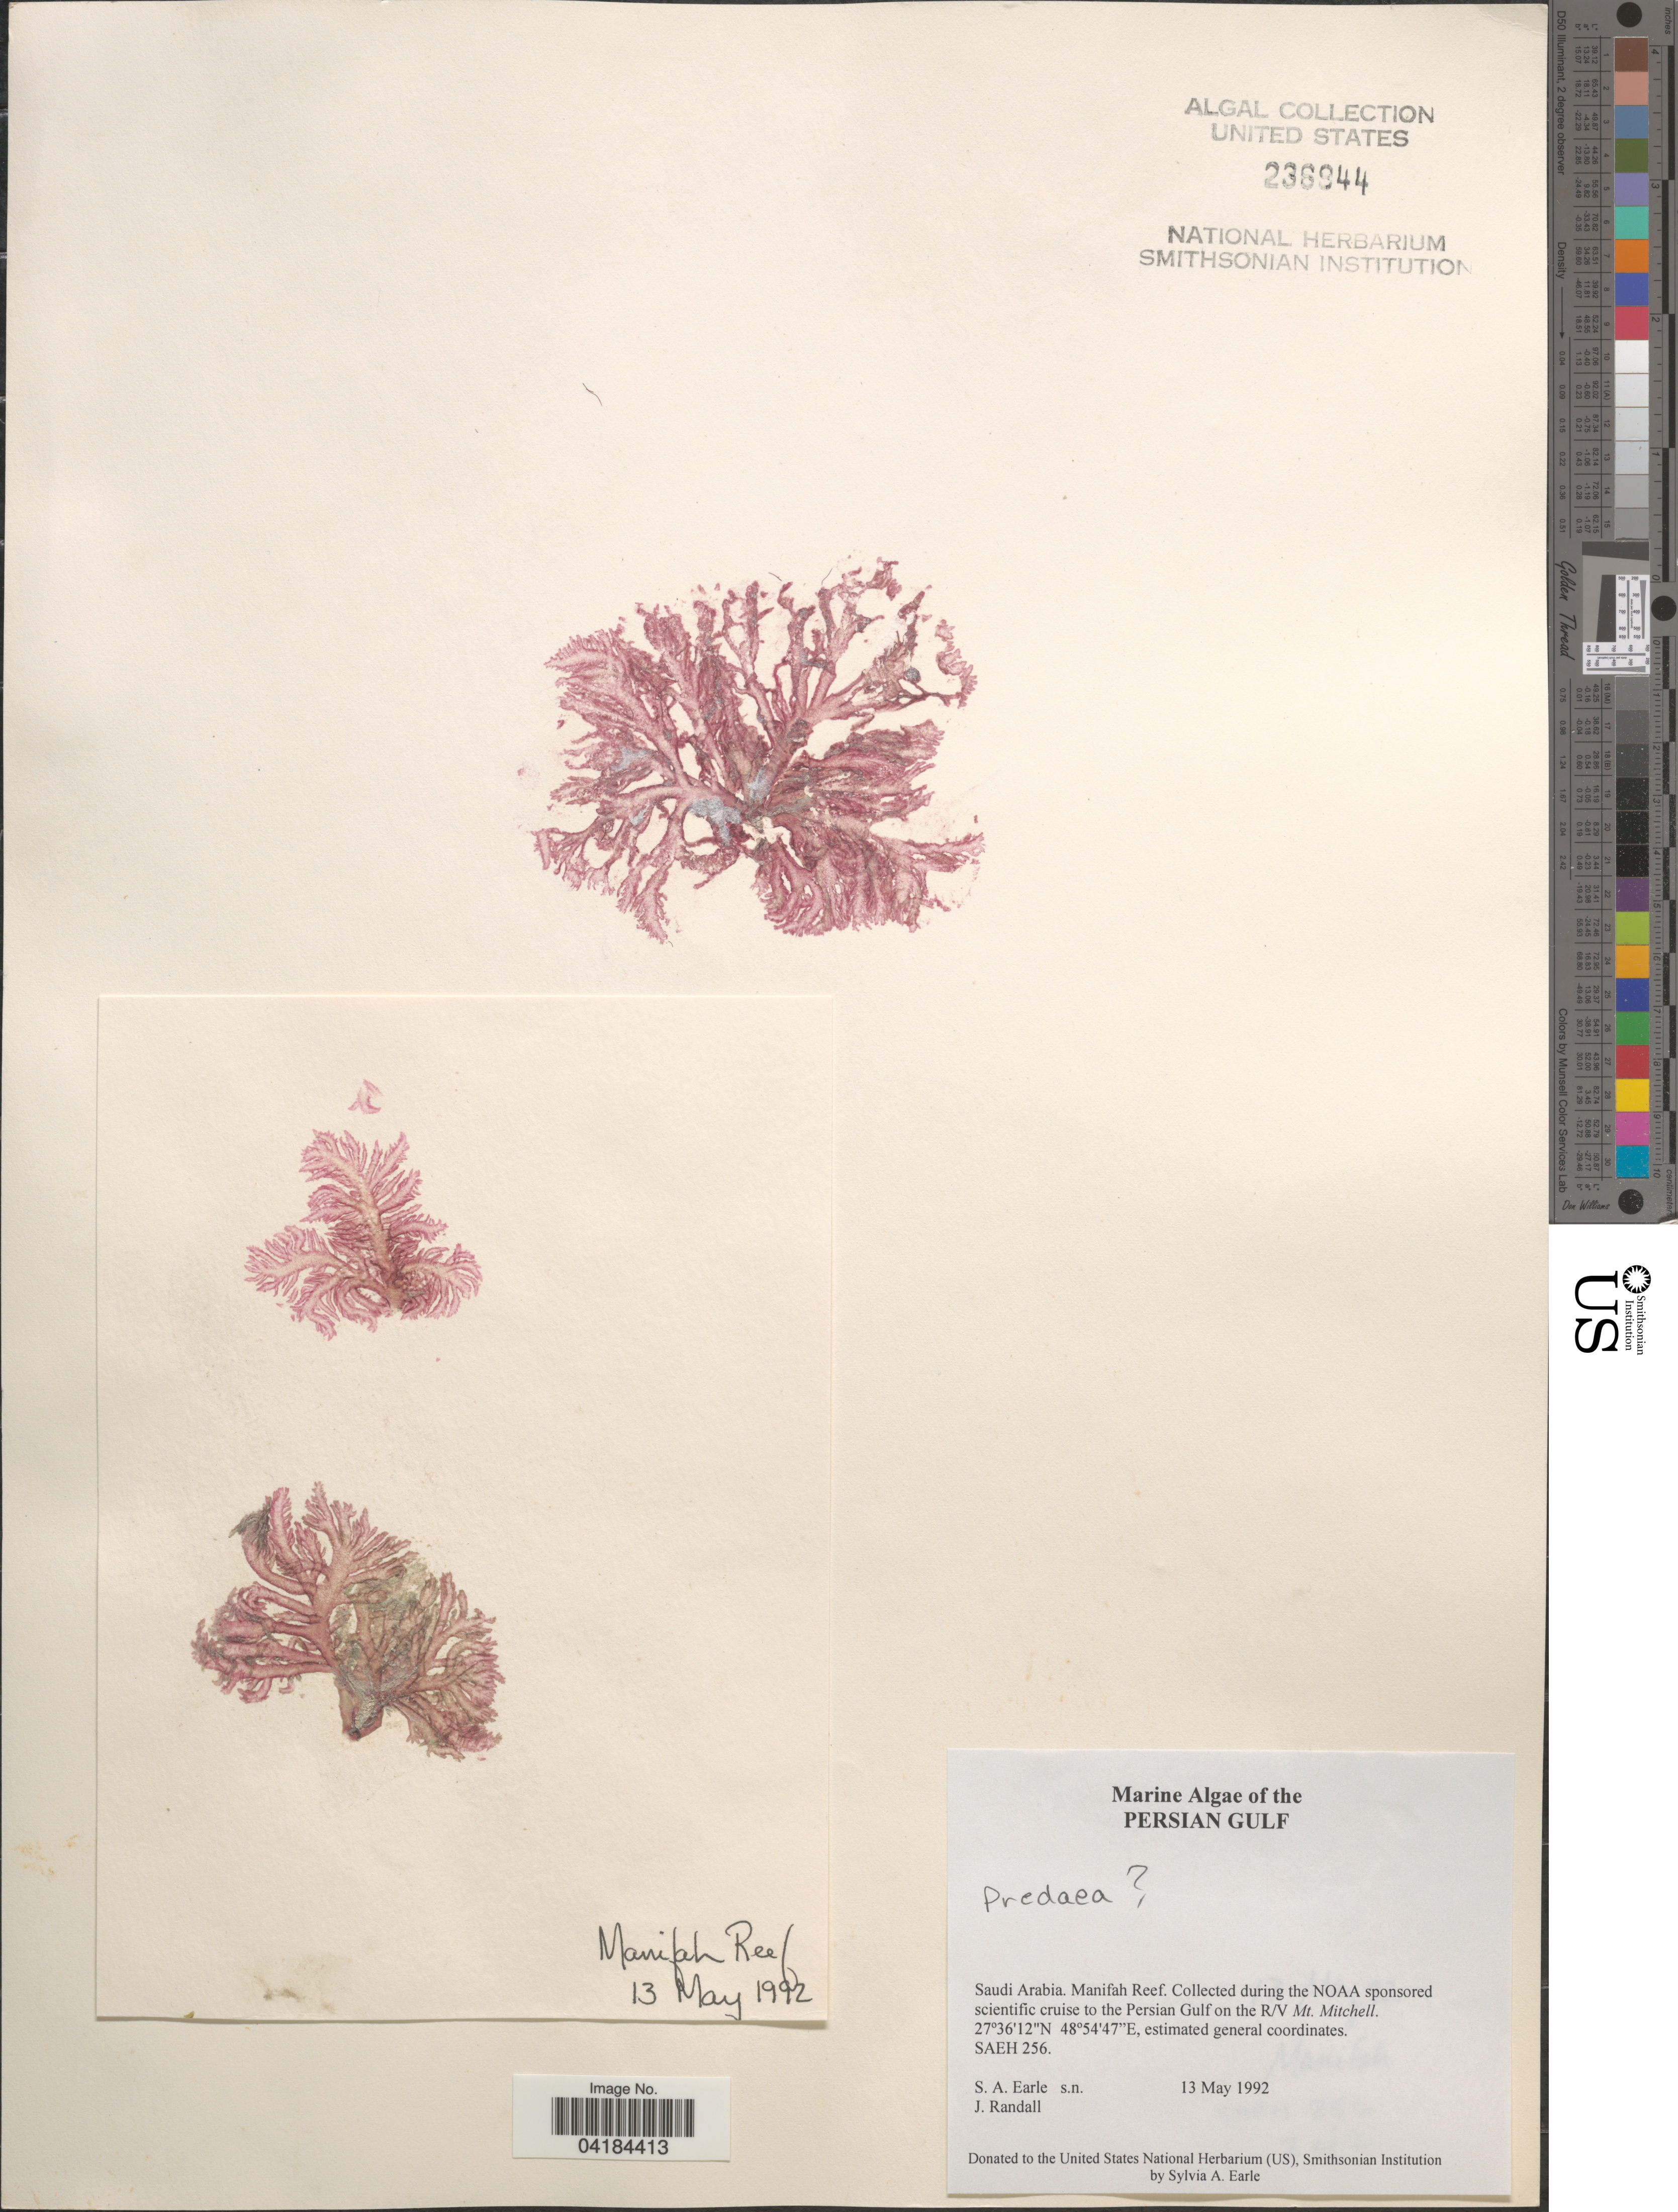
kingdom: Plantae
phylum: Rhodophyta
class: Florideophyceae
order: Nemastomatales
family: Nemastomataceae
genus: Predaea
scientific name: Predaea sp.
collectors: S. A. Earle & J. Randall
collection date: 1992-05-13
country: Saudi Arabia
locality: Persian Gulf. Manifah Reef. Collected during the NOAA sponsored scientific cruise to the Persian Gulf on the R/V Mt. Mitchell. SAEH 256.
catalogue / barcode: US 236944